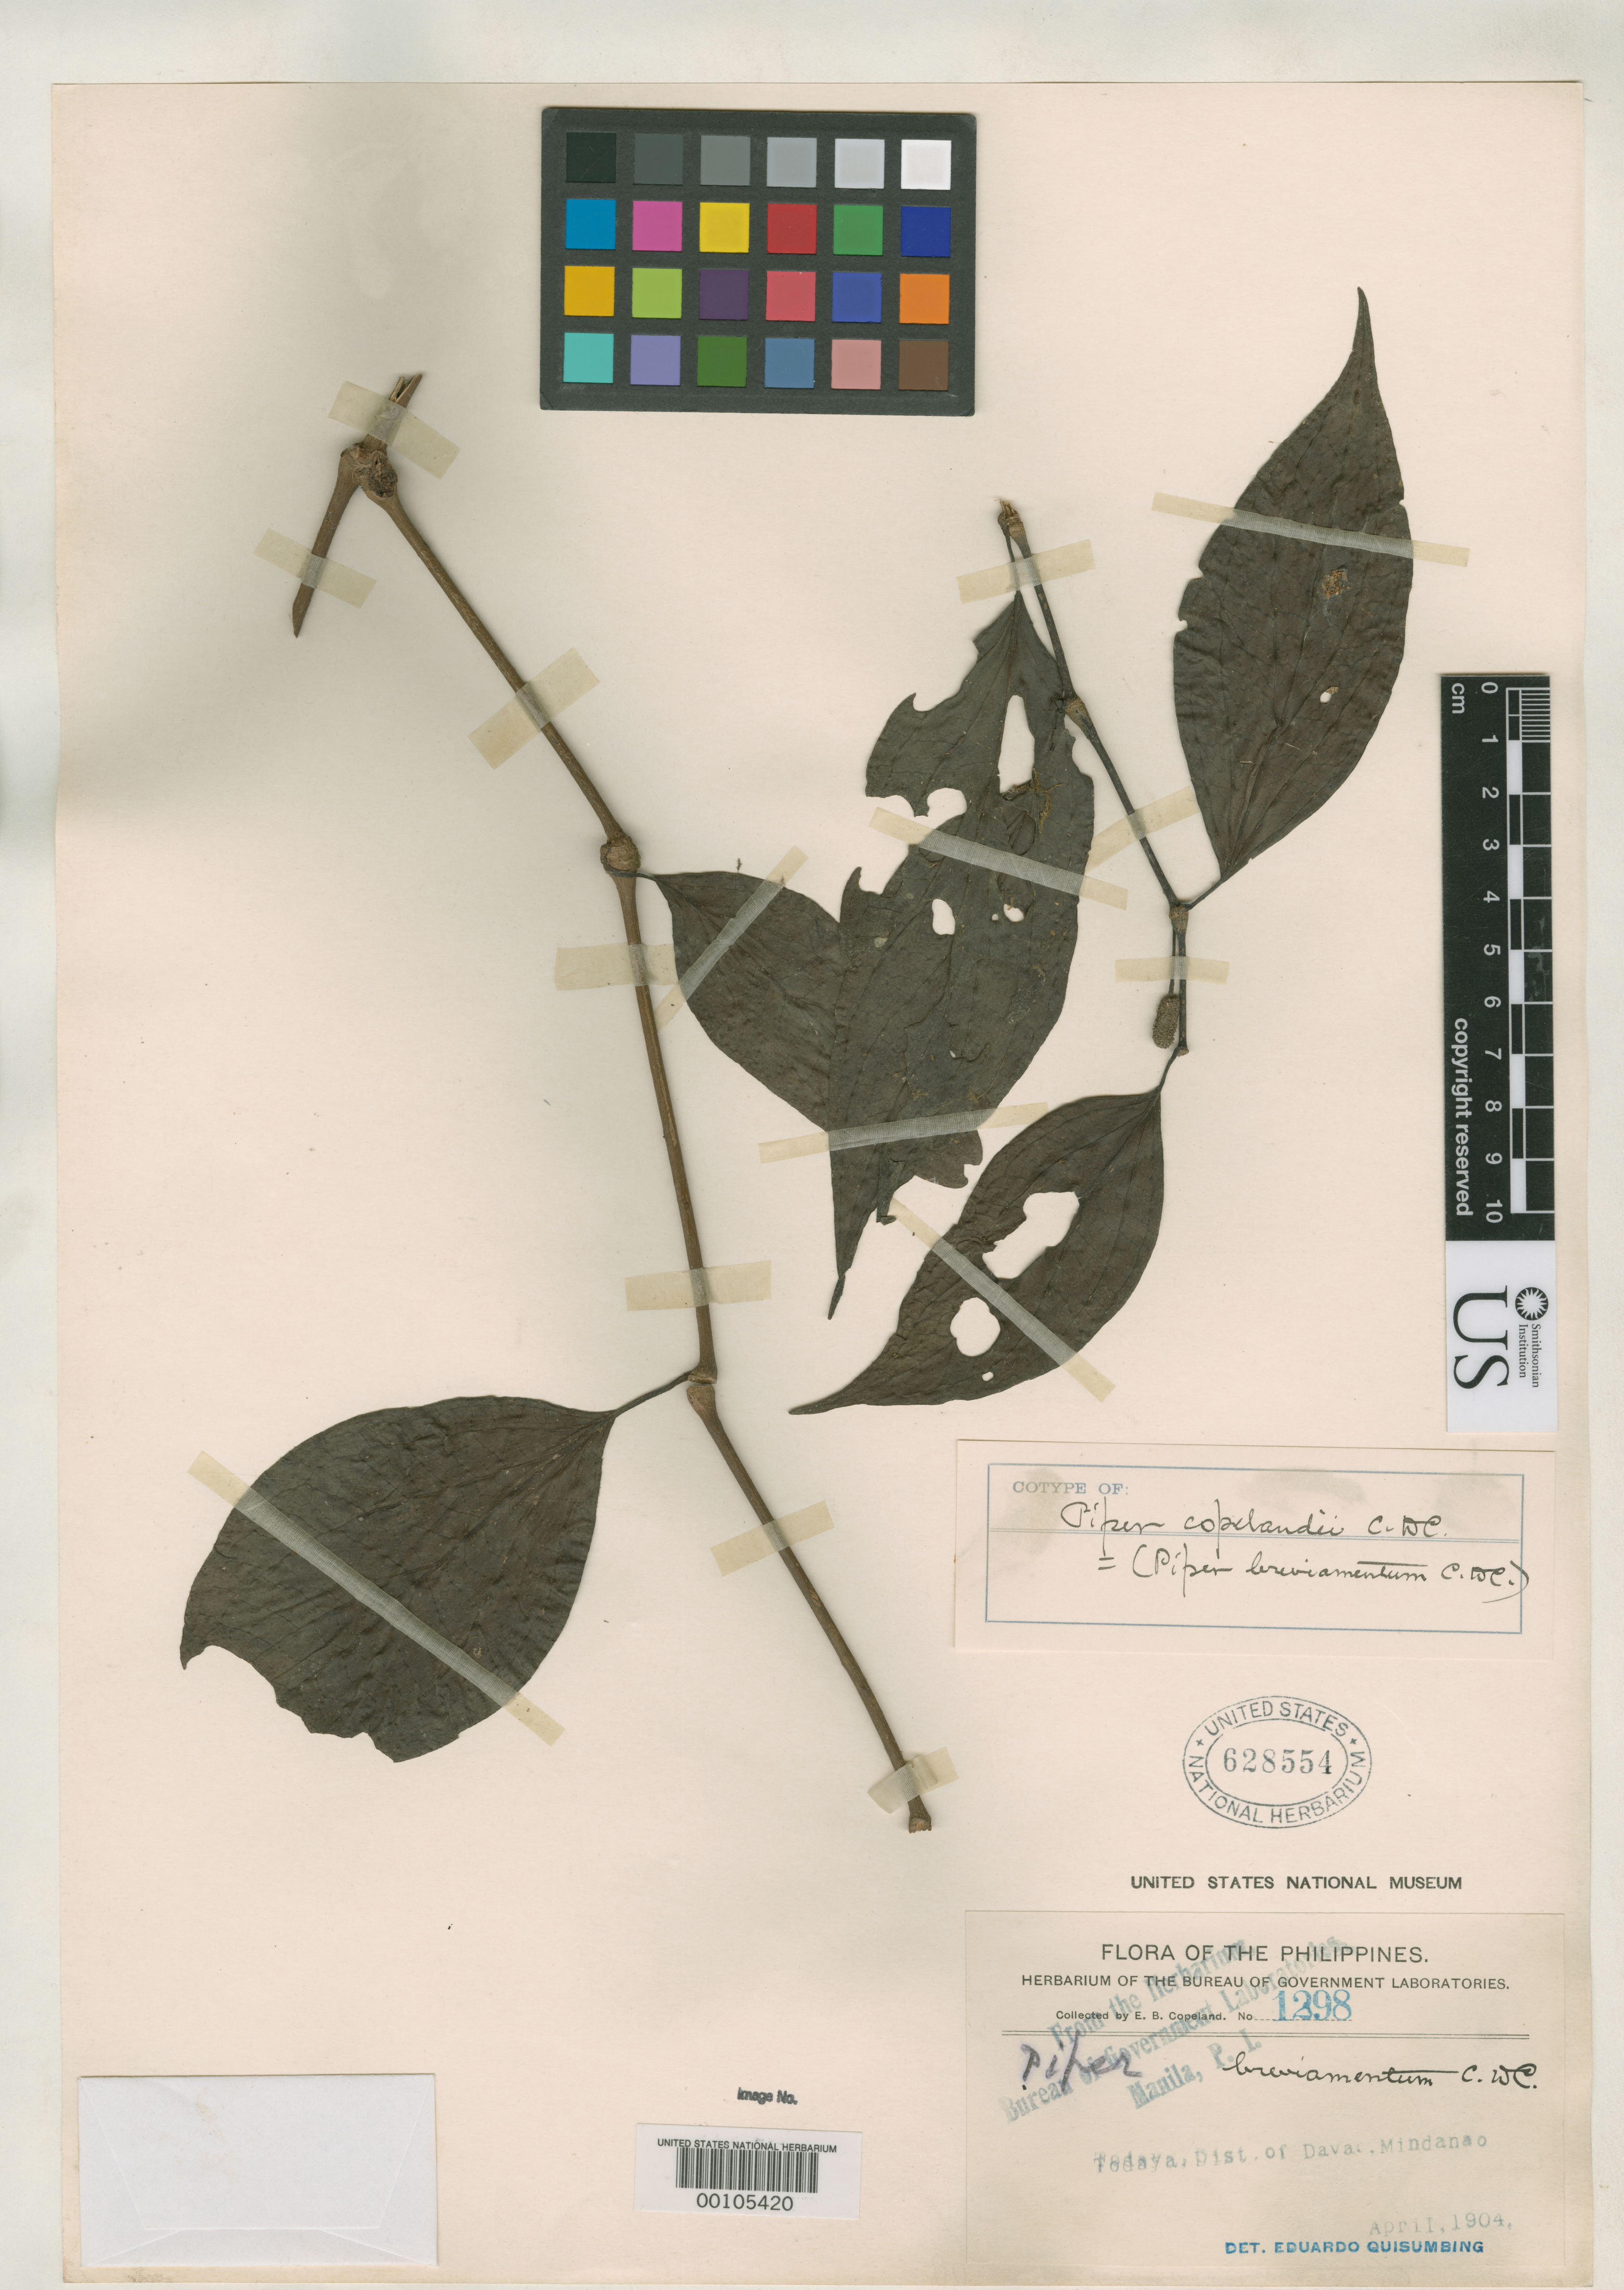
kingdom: Plantae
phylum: Tracheophyta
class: Magnoliopsida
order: Piperales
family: Piperaceae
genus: Piper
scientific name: Piper copelandii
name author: C. DC.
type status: Isotype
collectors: E. B. Copeland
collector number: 1298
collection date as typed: Apr 1904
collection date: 1904-04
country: Philippines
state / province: Davao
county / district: Davao del Sur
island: Mindanao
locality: Todaya.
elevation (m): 1200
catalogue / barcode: US 628554